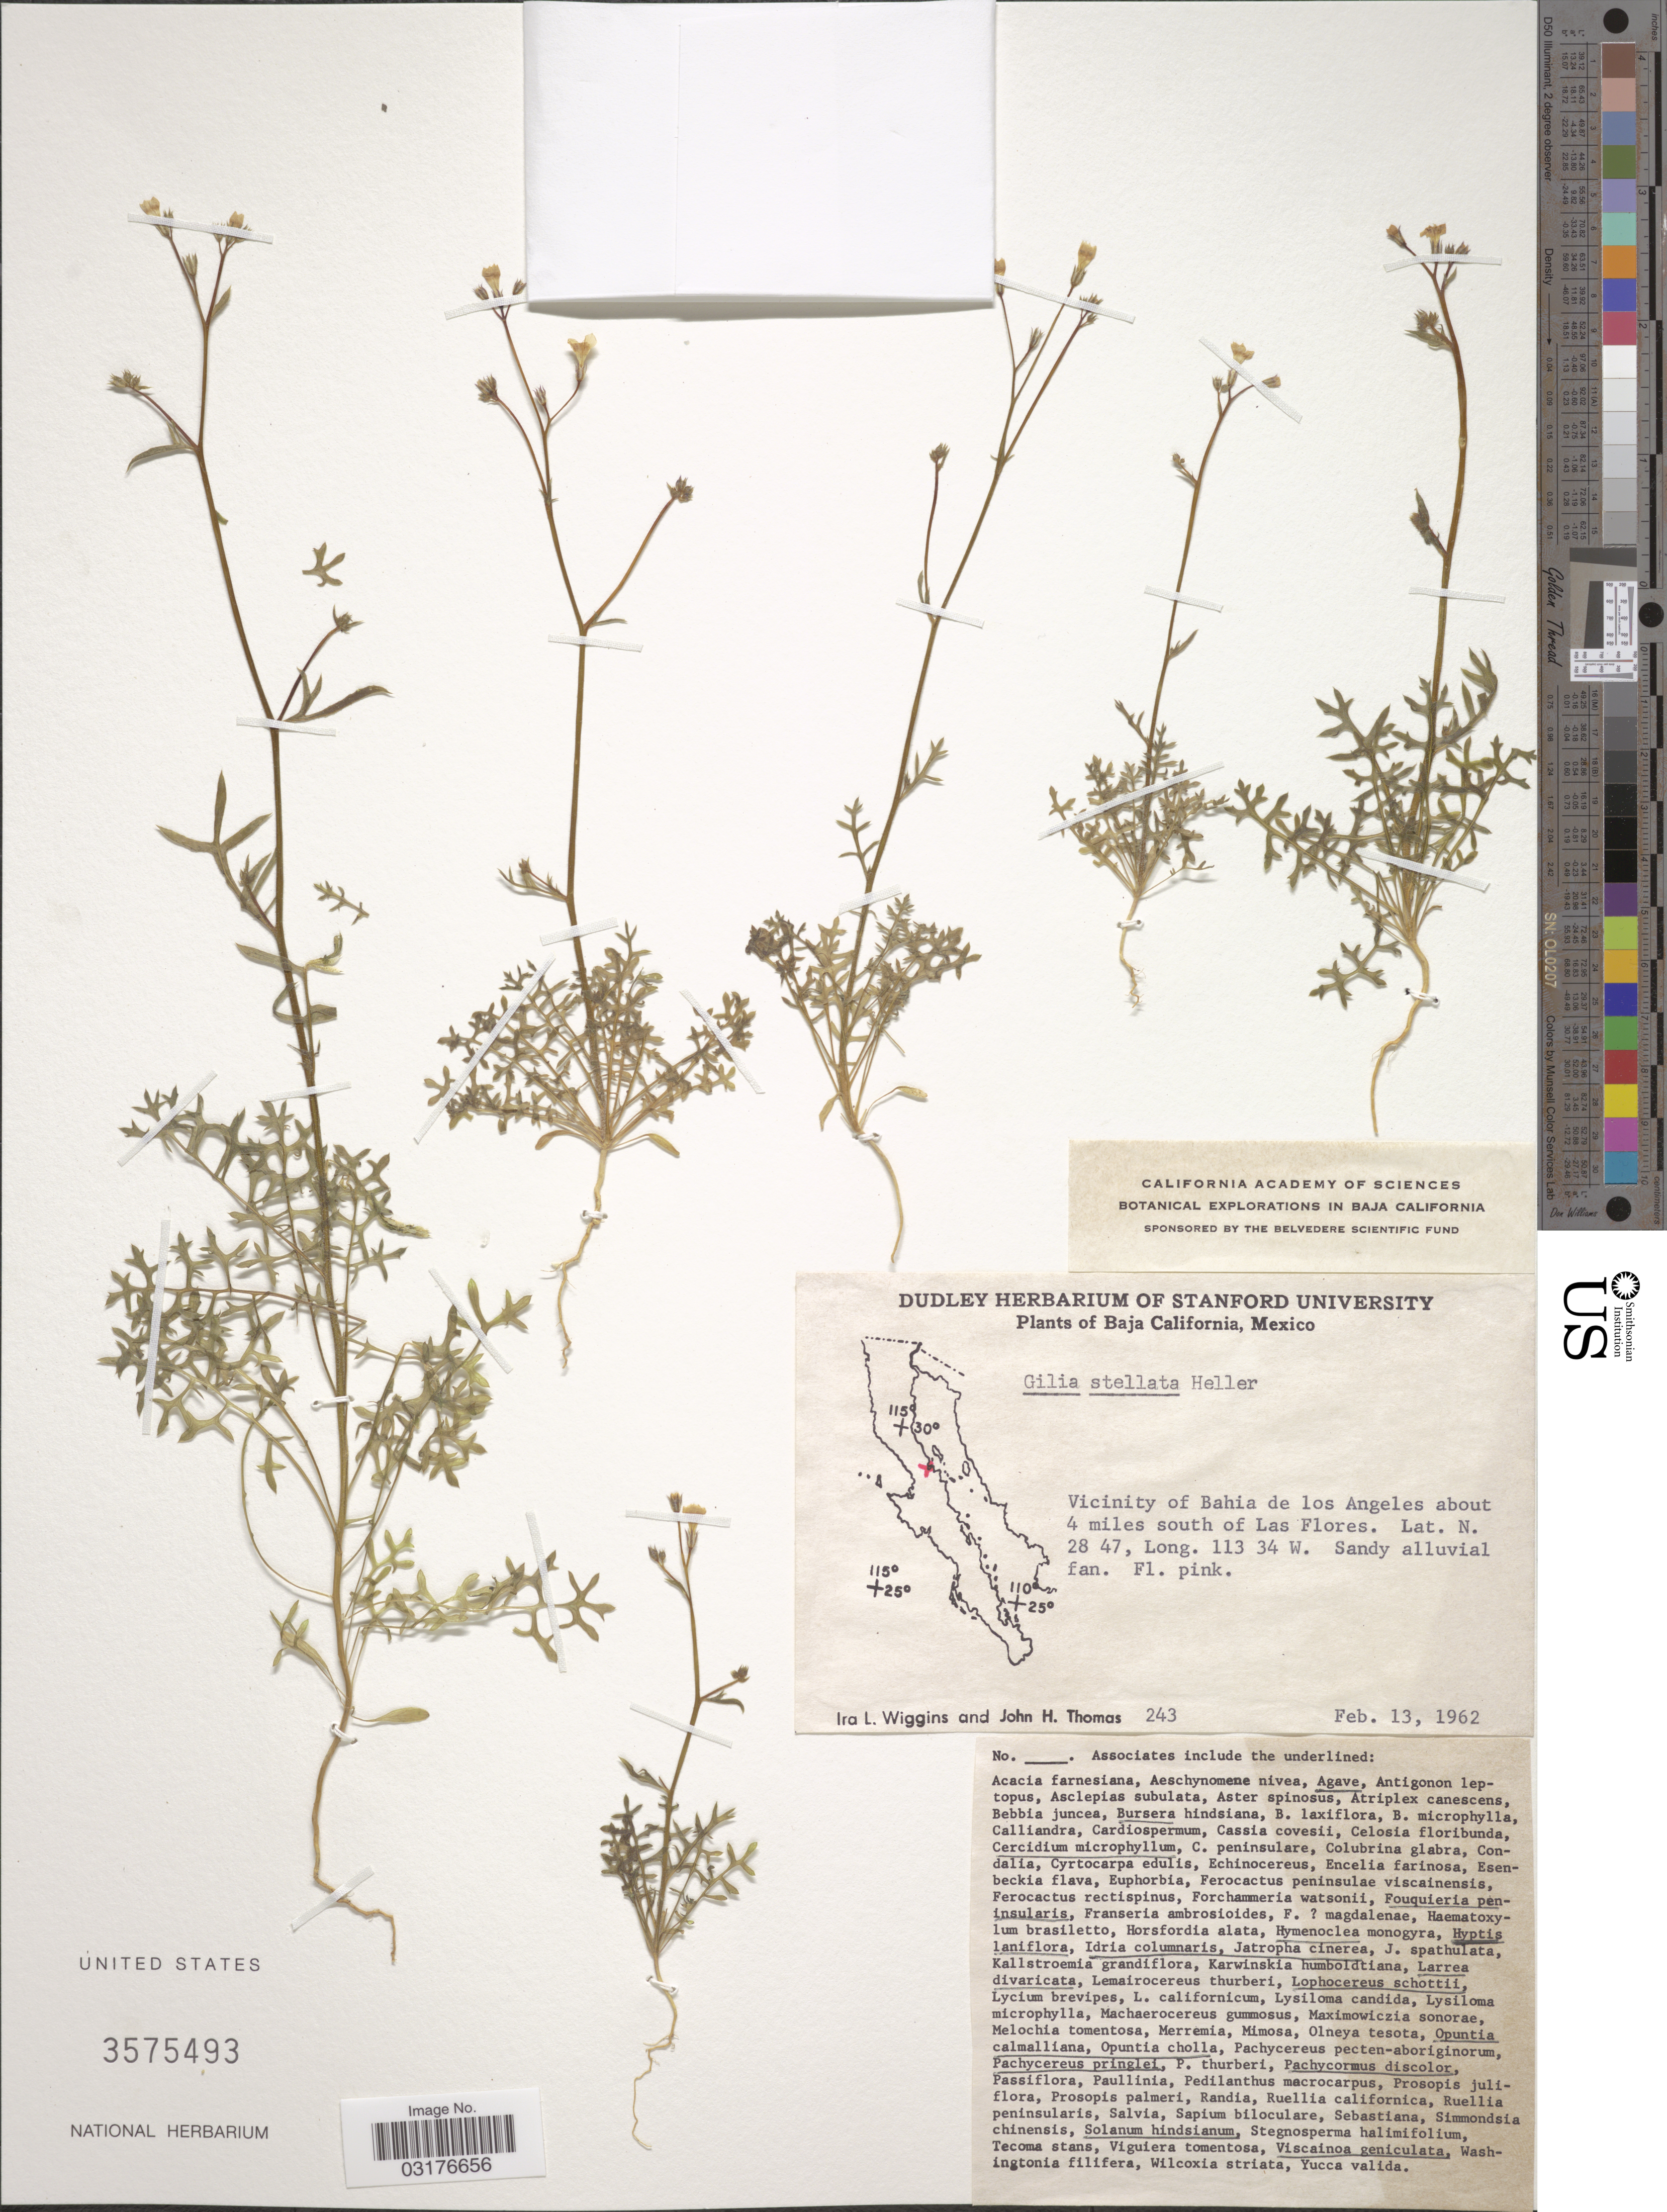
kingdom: Plantae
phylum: Tracheophyta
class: Magnoliopsida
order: Ericales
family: Polemoniaceae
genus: Gilia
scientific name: Gilia stellata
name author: A. Heller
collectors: I. L. Wiggins & J. H. Thomas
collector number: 243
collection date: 1962-02-13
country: Mexico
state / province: Baja California Norte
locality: Vicinity of Bahia de los Angeles about 4 miles south of Las Flores.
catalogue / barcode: US 3575493